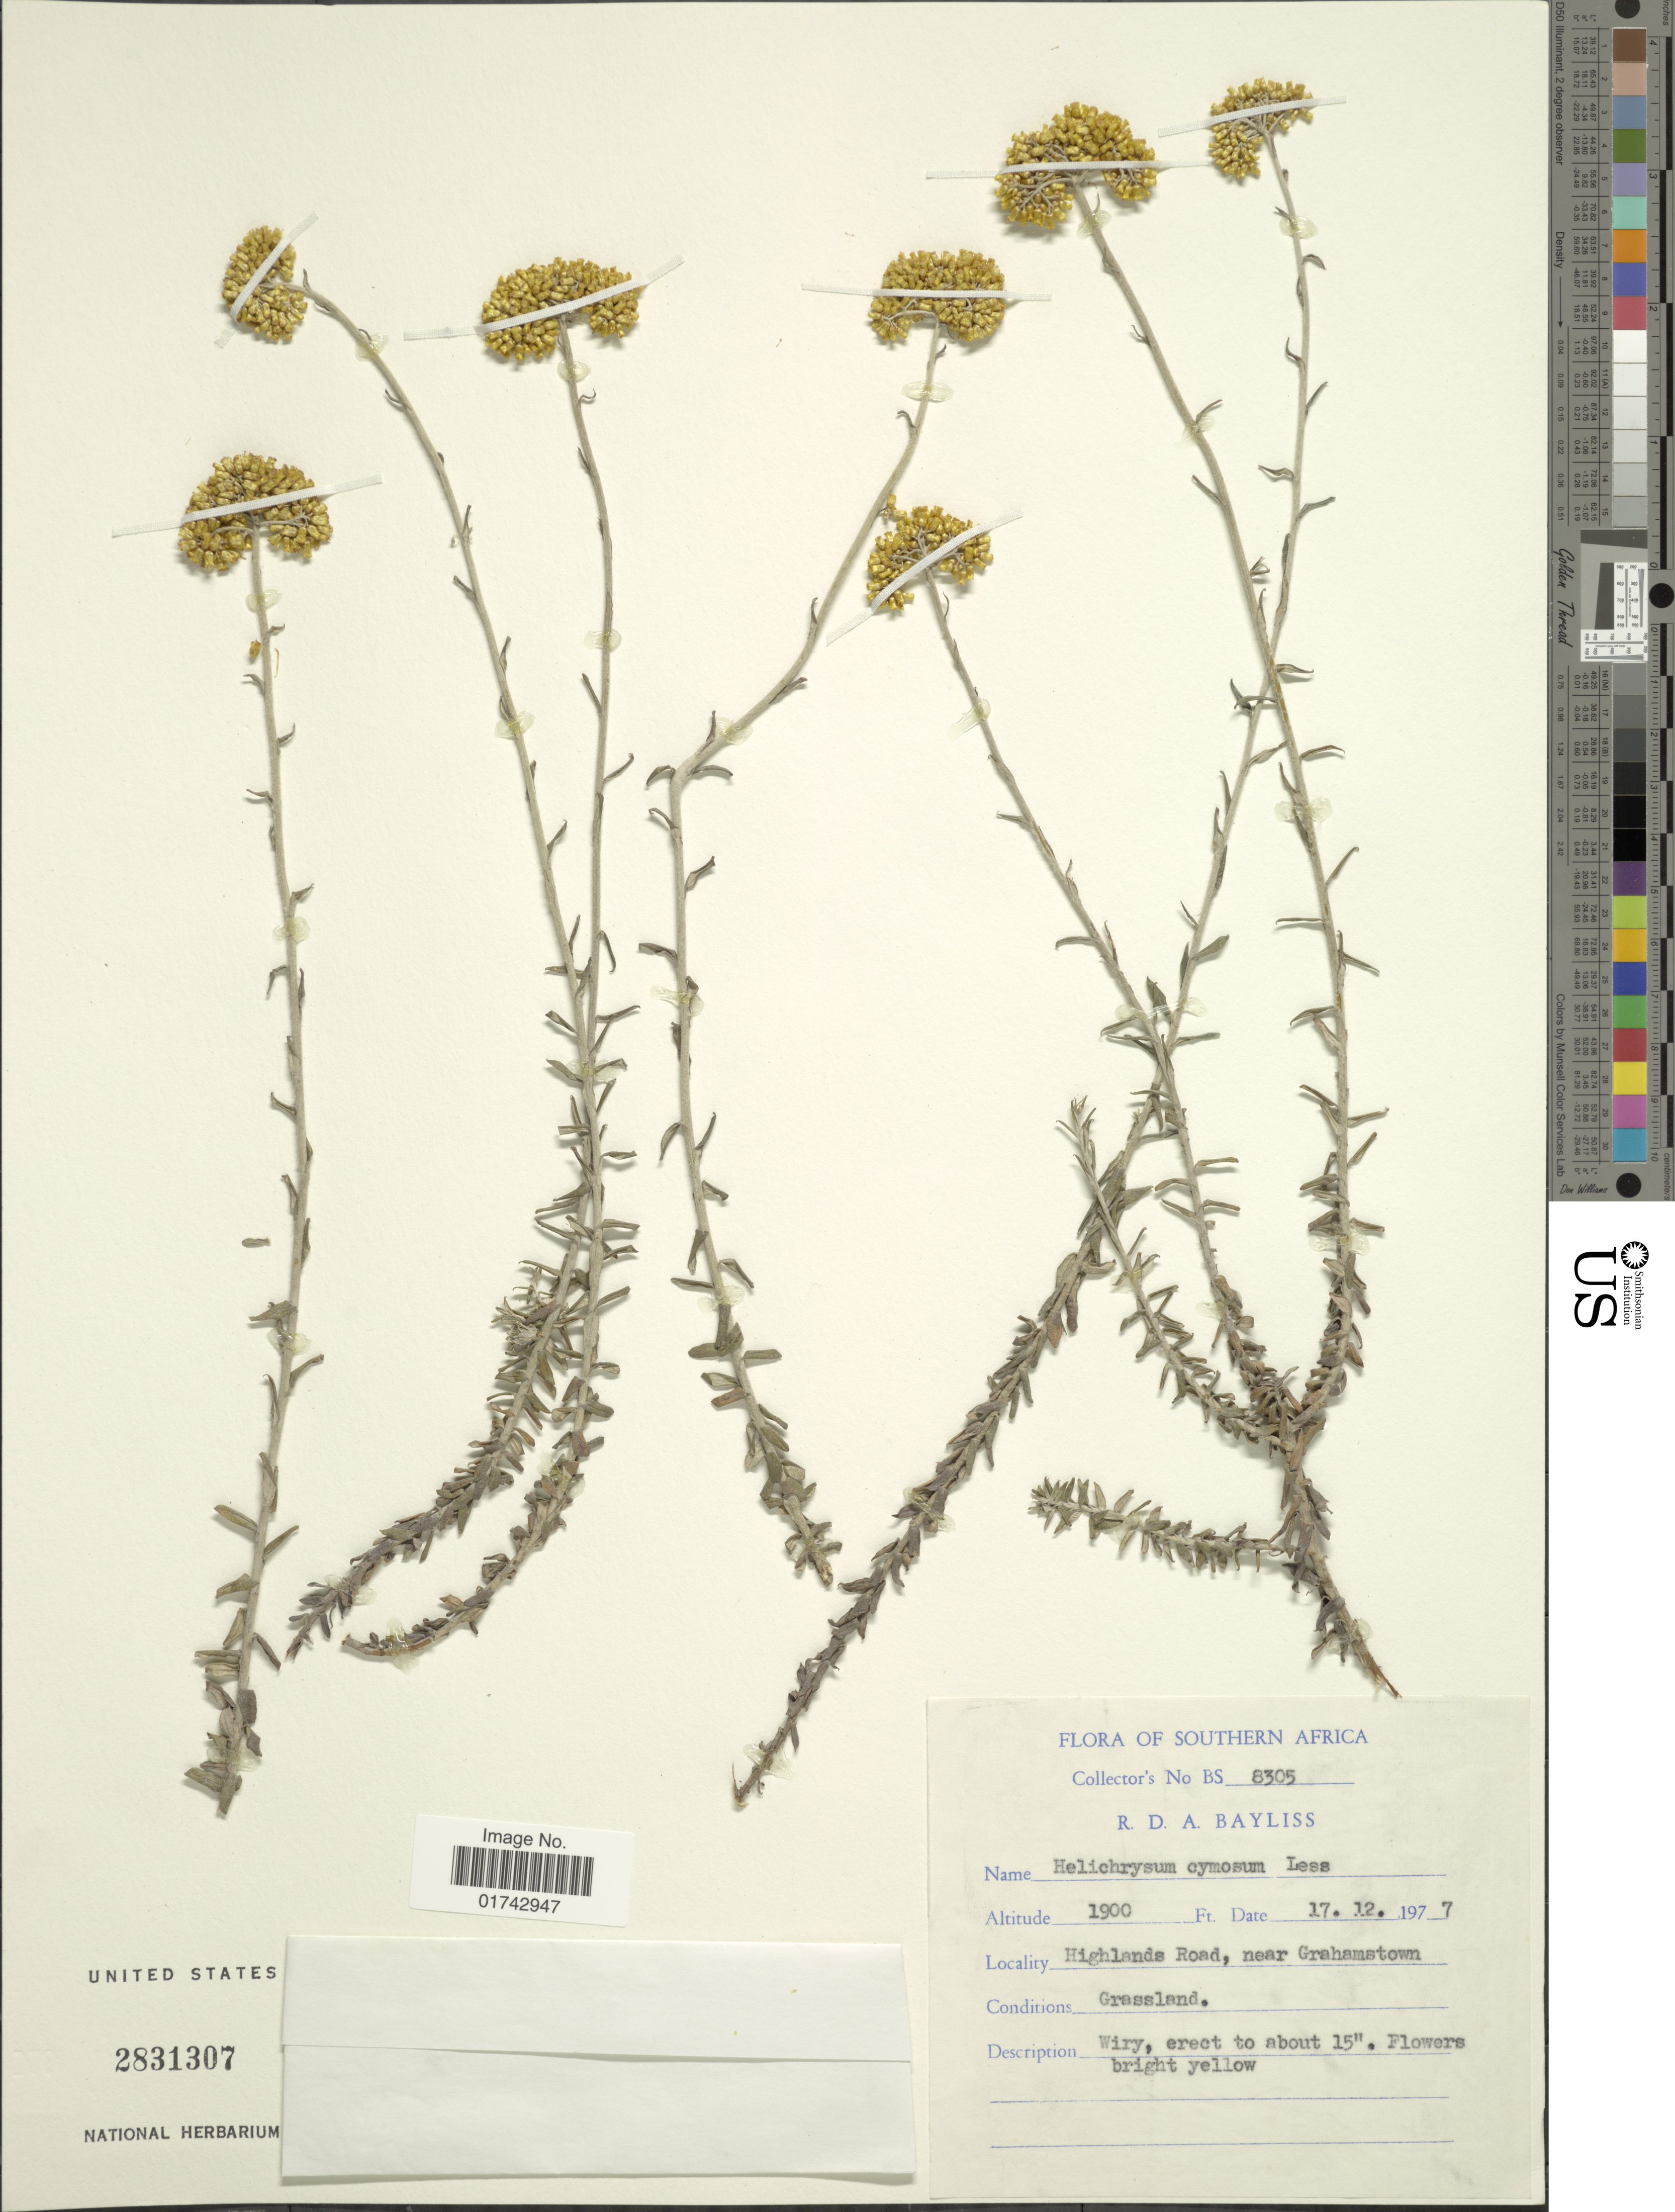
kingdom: Plantae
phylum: Tracheophyta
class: Magnoliopsida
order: Asterales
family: Asteraceae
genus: Helichrysum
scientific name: Helichrysum cymosum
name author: (L.) D. Don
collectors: R. Bayliss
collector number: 8305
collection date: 1977-12-17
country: South Africa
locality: Southern Africa, Highlands Road, near Grahamstown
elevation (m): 579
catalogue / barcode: US 2831307